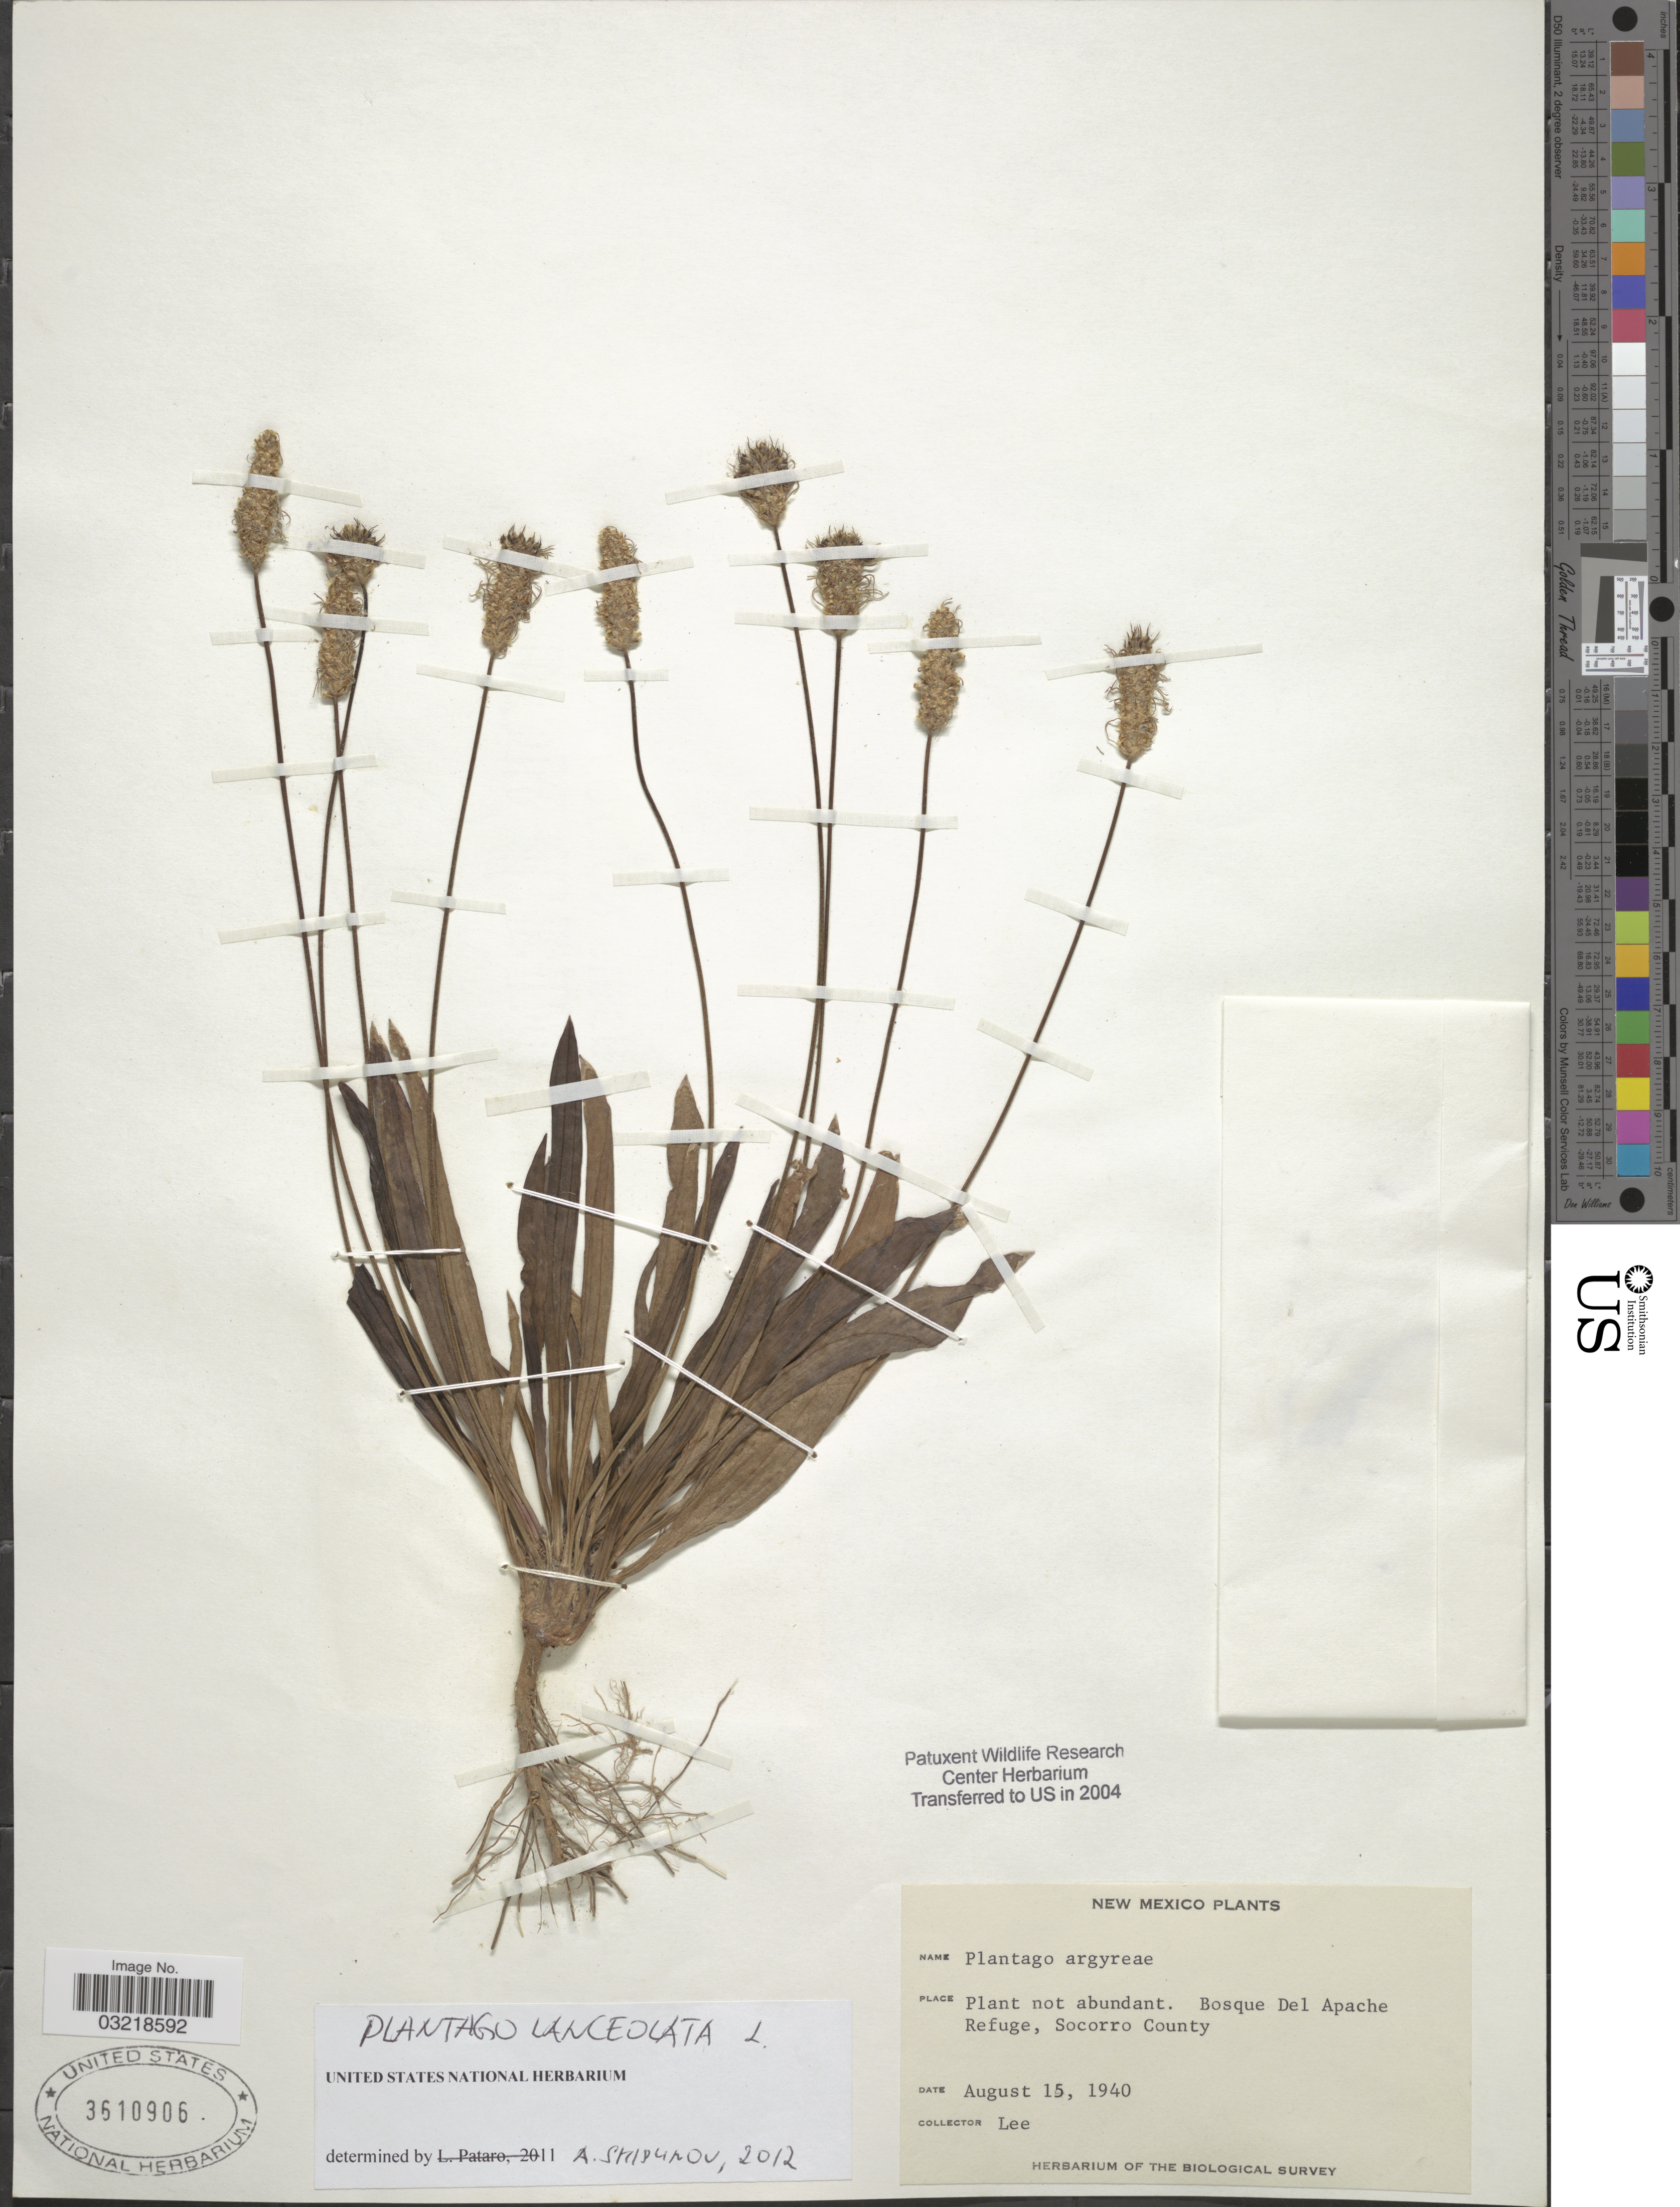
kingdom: Plantae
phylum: Tracheophyta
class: Magnoliopsida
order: Lamiales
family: Plantaginaceae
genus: Plantago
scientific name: Plantago lanceolata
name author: L.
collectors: -. Lee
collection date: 1940-08-15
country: United States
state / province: New Mexico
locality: Bosque Del Apache Refuge, Socorro County.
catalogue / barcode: US 3610906